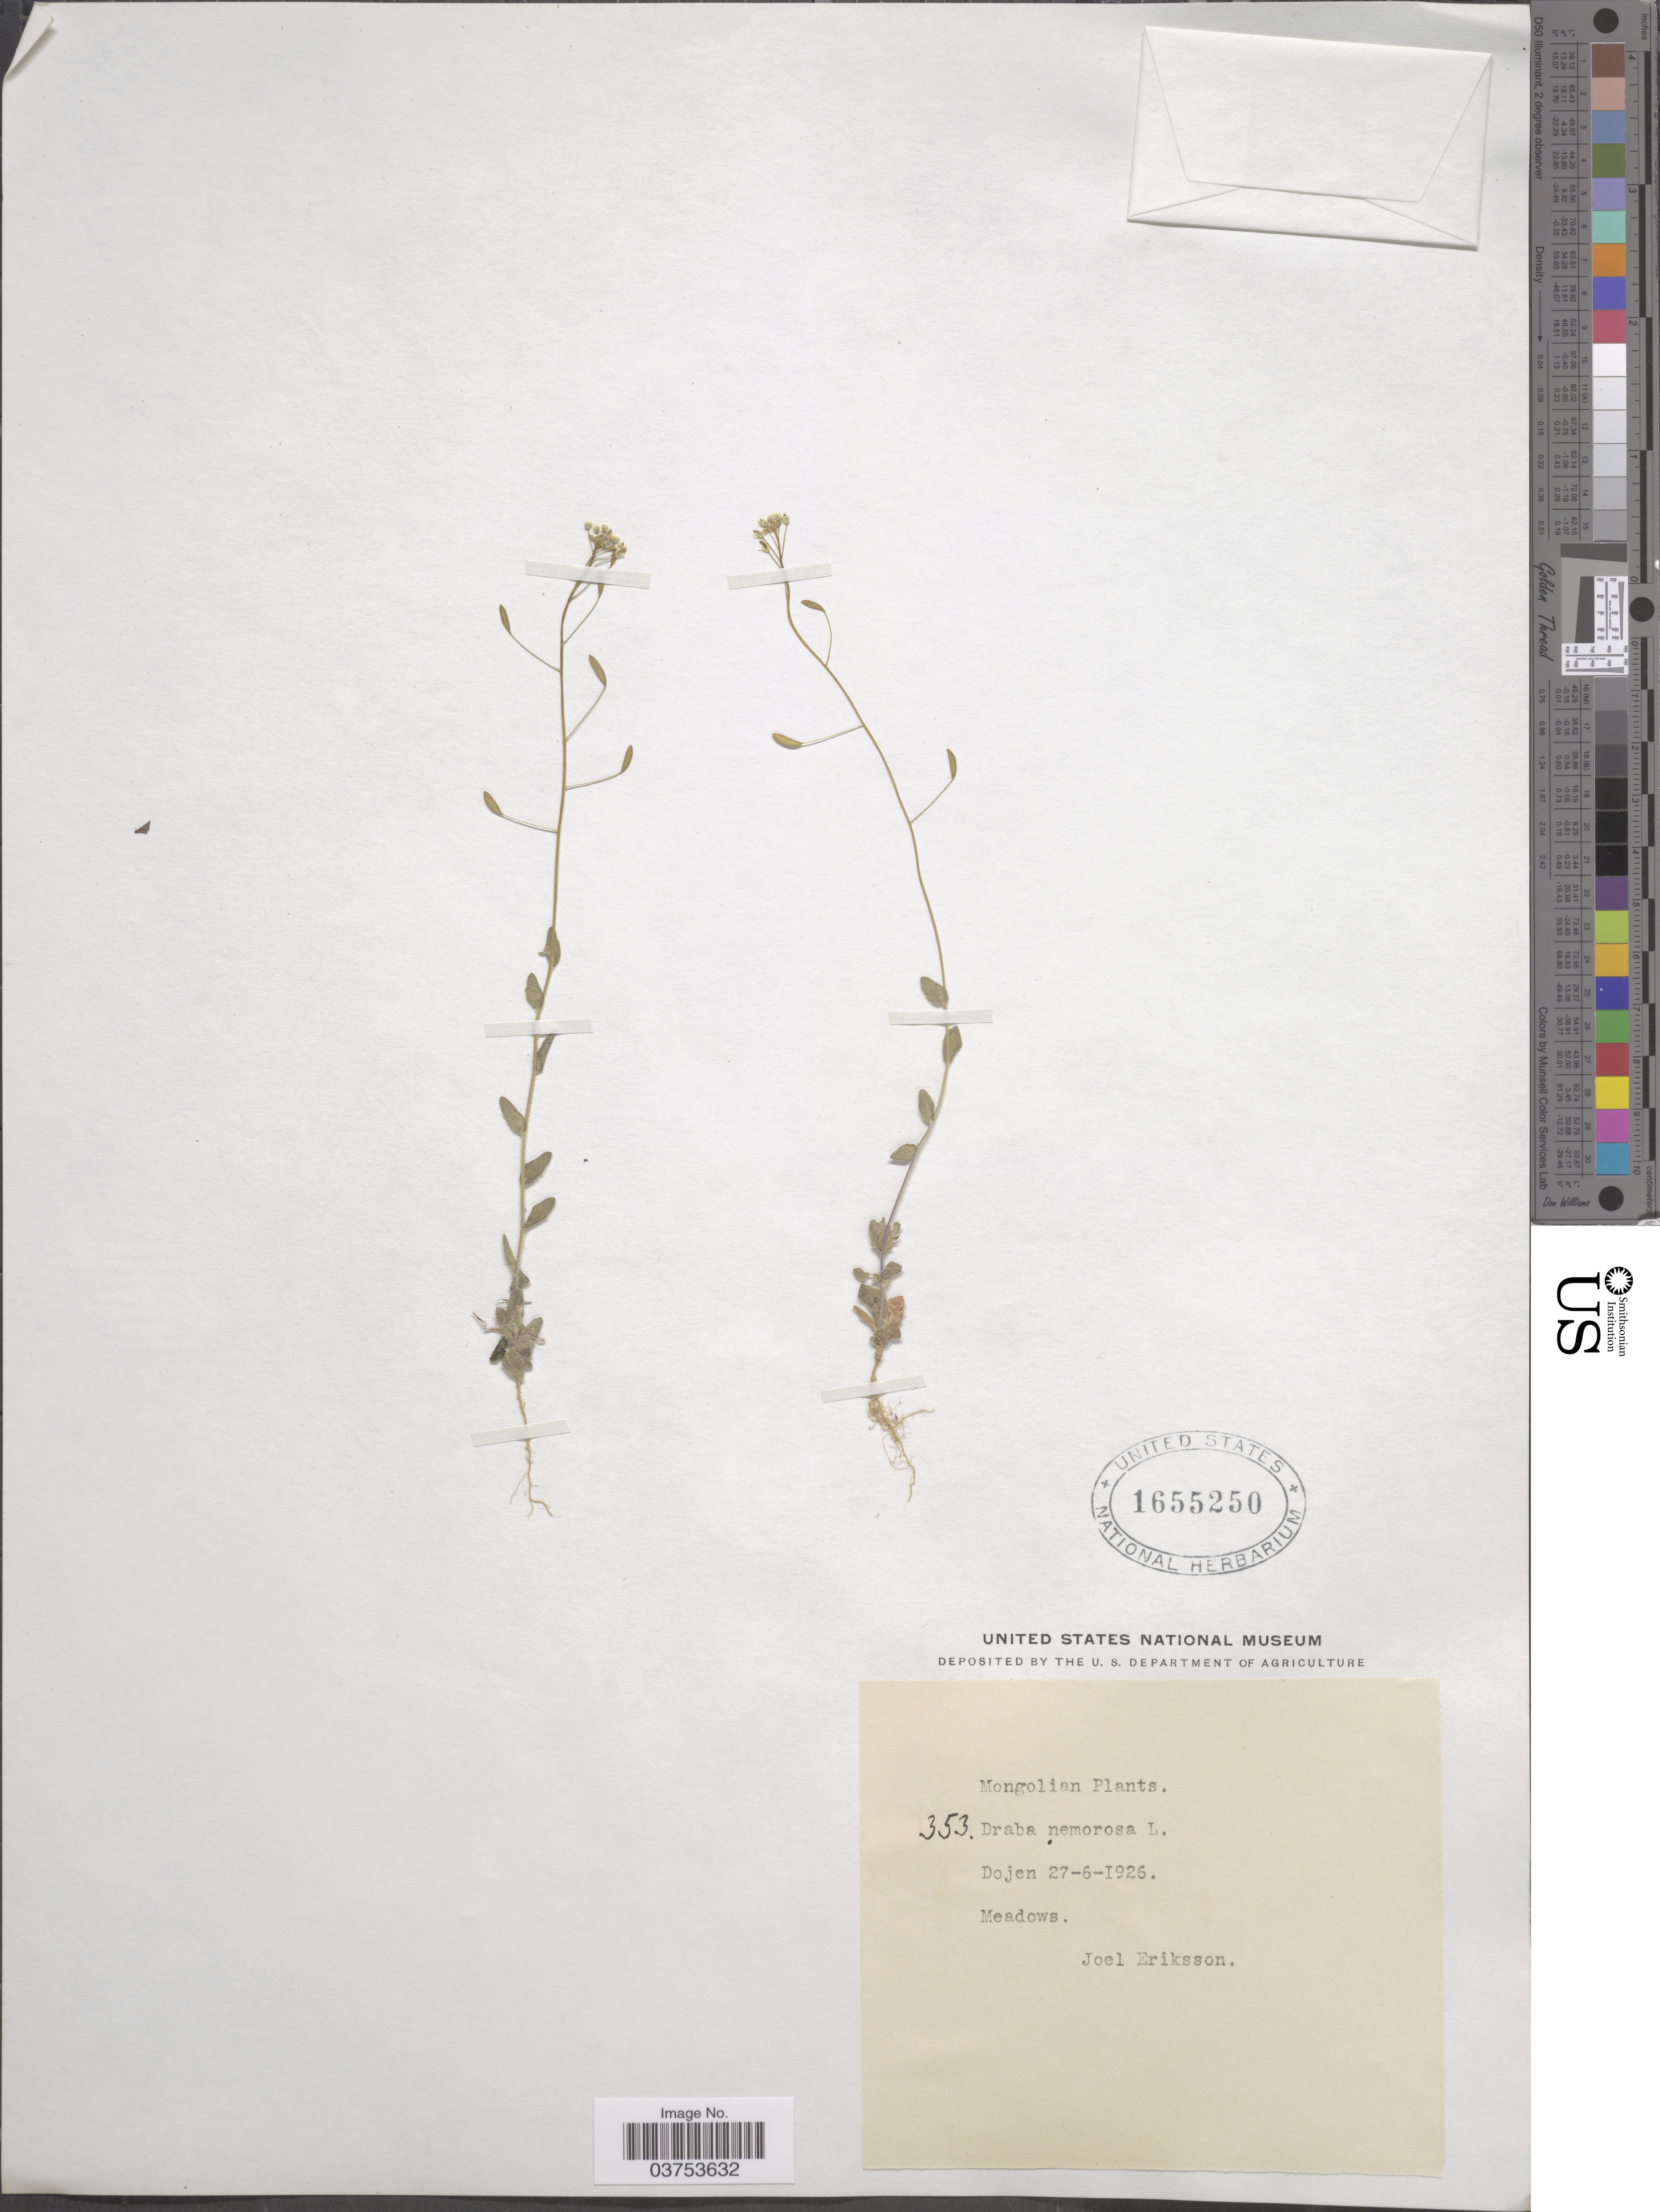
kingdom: Plantae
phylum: Tracheophyta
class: Magnoliopsida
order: Brassicales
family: Brassicaceae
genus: Draba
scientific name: Draba nemorosa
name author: L.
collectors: J. Eriksson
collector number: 353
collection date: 1926-06-27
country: Mongolia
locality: Dojen.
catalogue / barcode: US 1655250